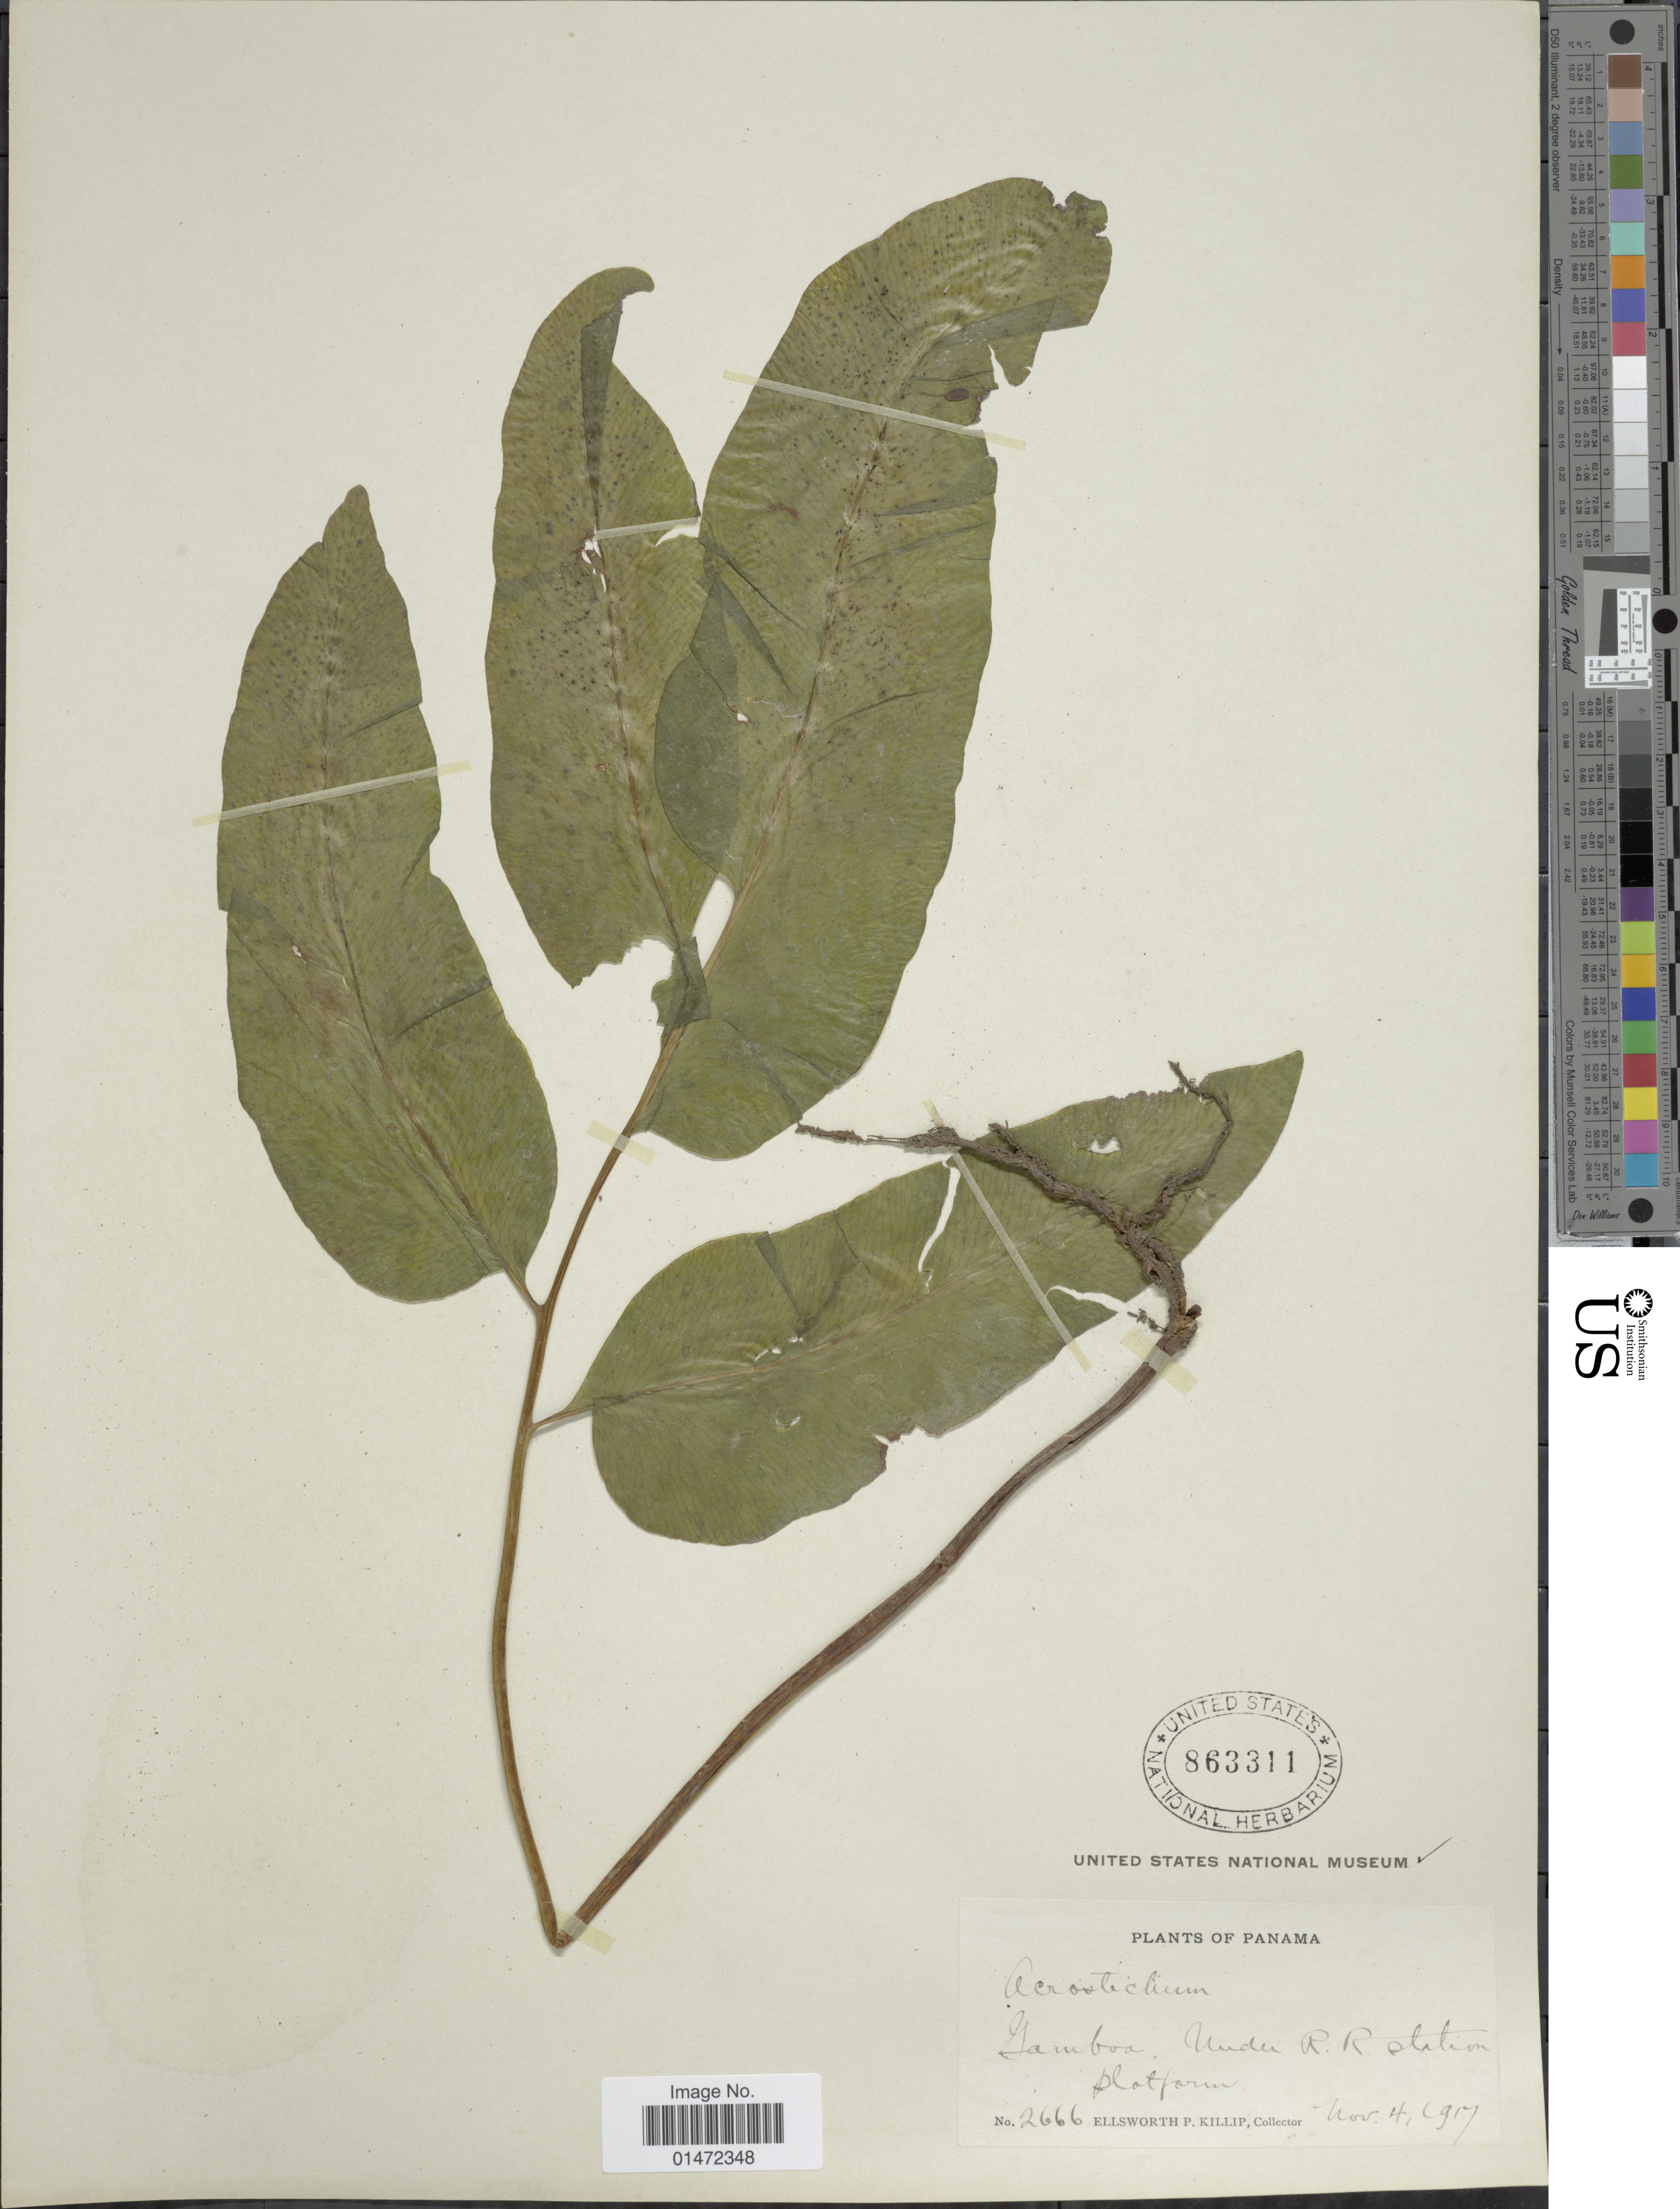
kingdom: Plantae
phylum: Tracheophyta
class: Polypodiopsida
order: Polypodiales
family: Pteridaceae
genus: Acrostichum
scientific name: Acrostichum aureum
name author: L.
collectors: E. P. Killip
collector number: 2666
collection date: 1917-11-04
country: Panama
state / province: Colón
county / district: Canal Zone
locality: Gamboa. Under R.R. station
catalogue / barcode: US 863311